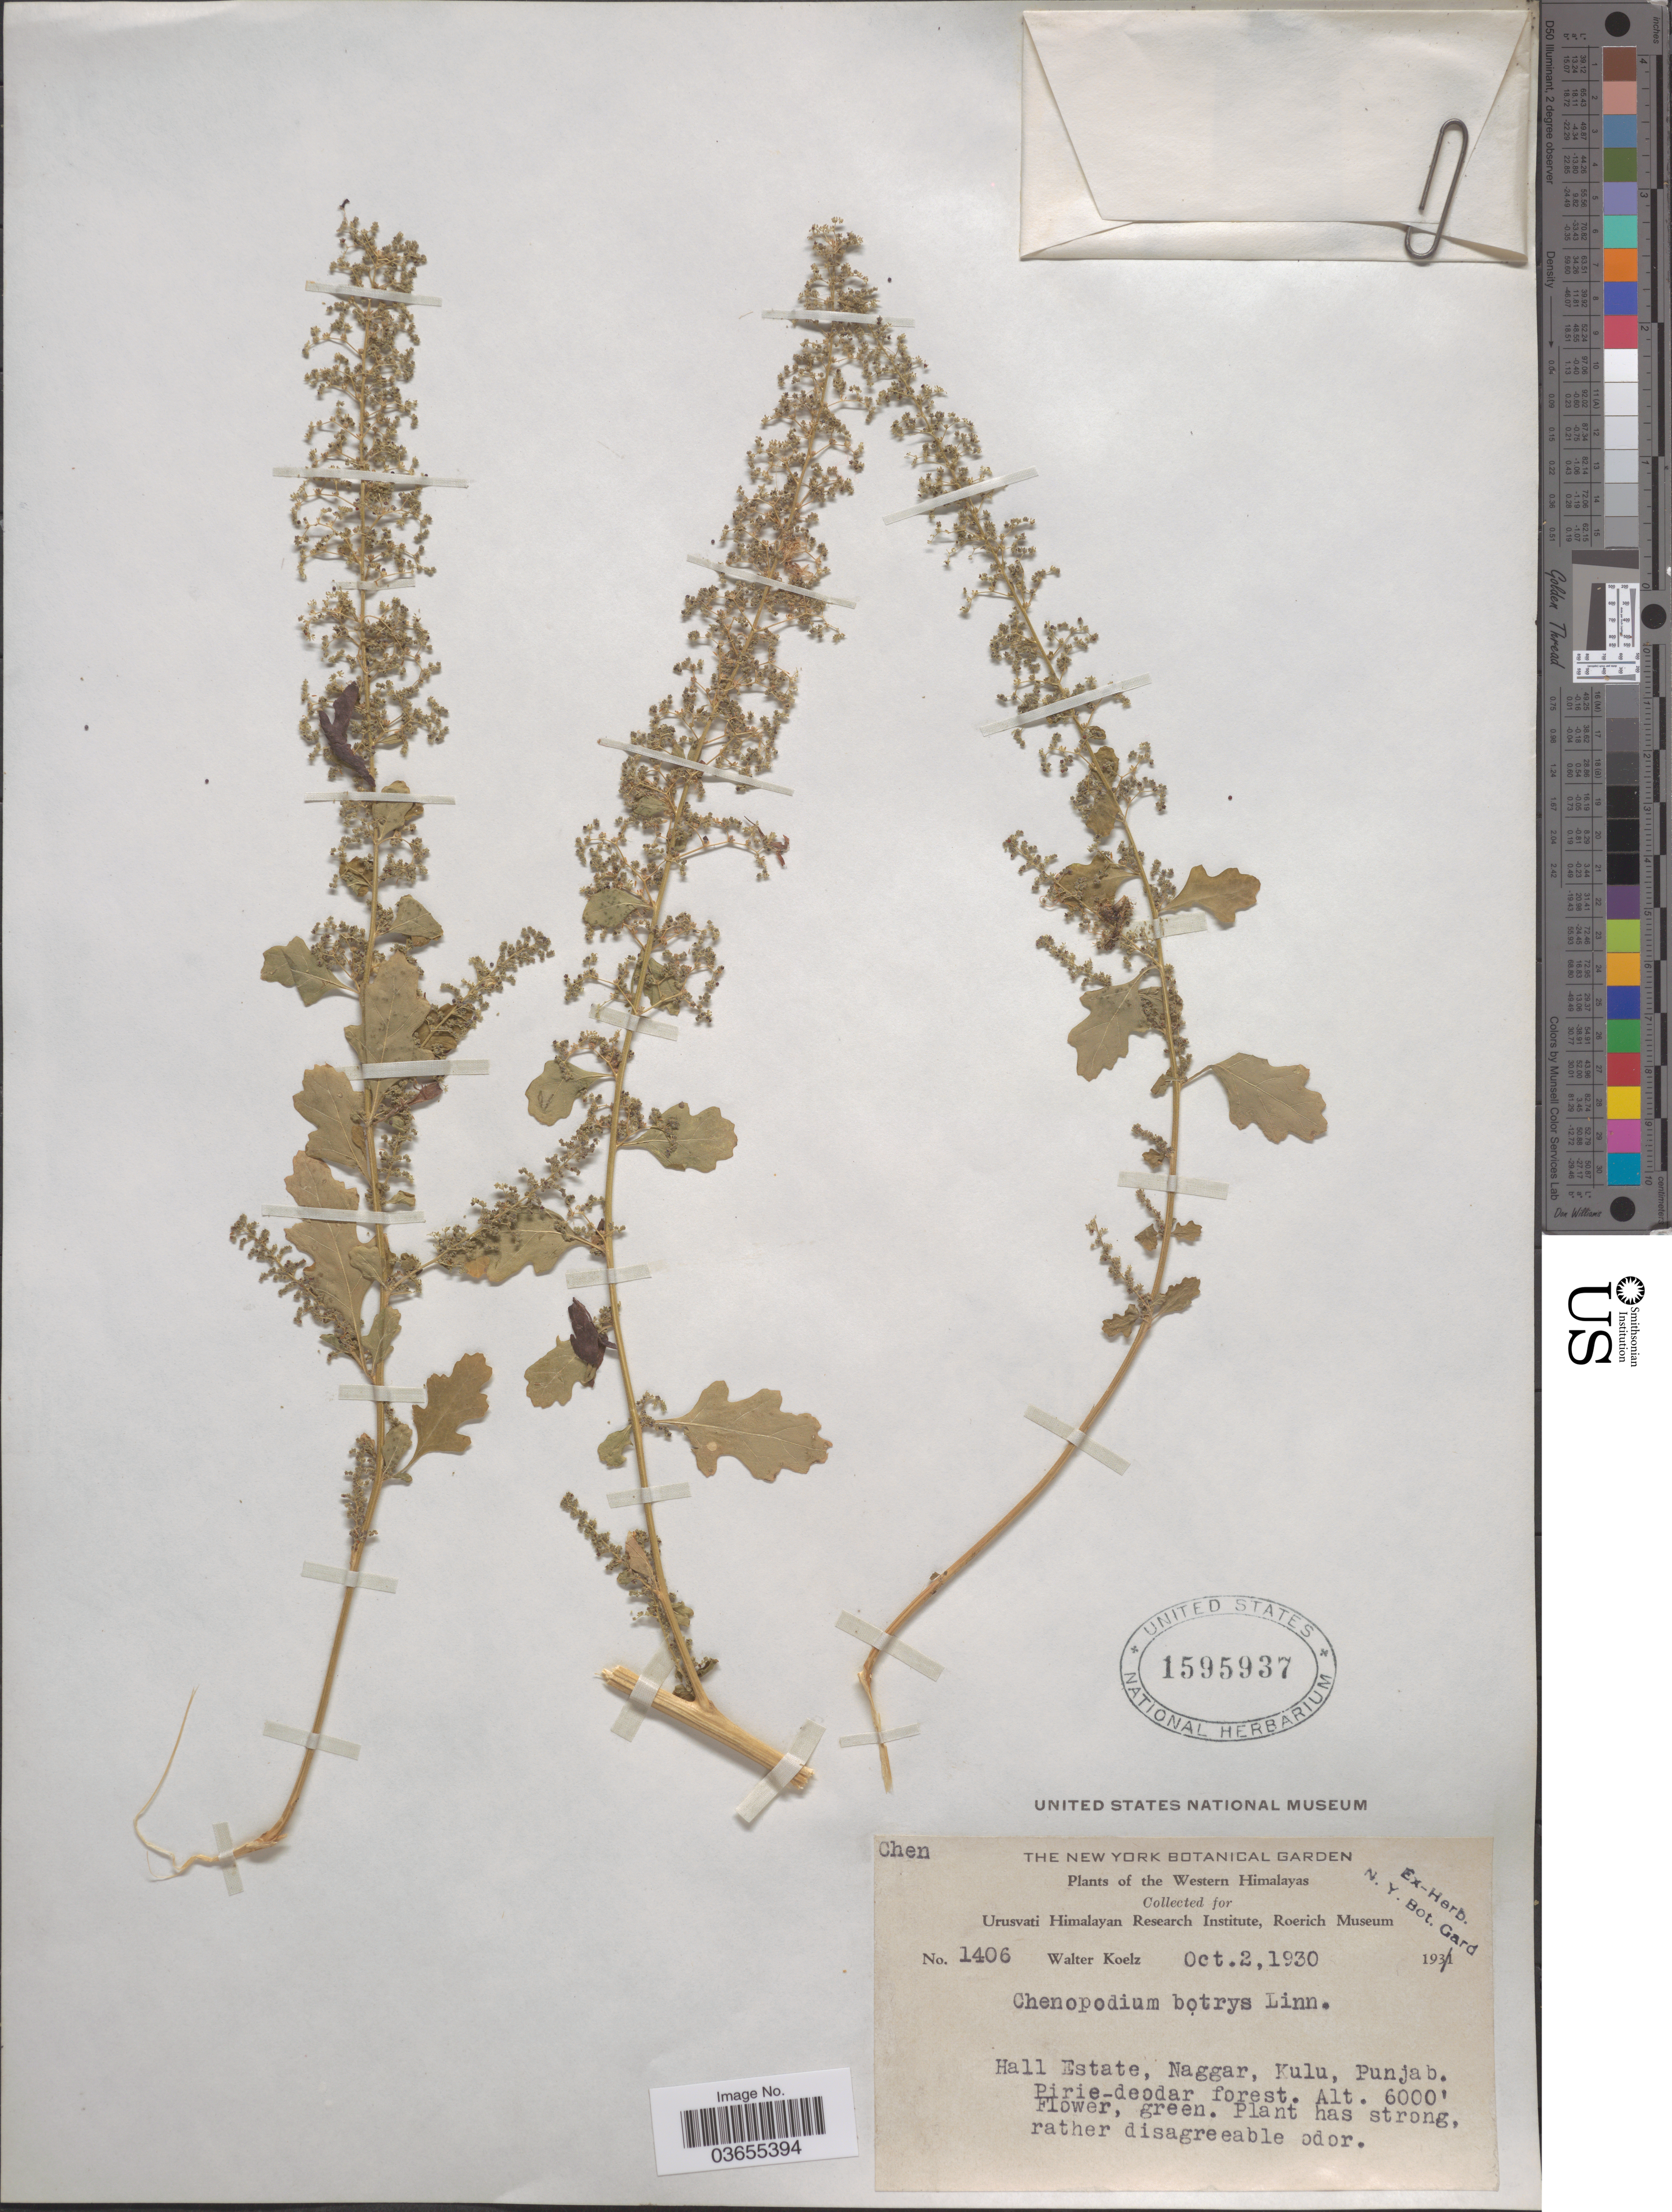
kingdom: Plantae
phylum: Tracheophyta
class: Magnoliopsida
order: Caryophyllales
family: Amaranthaceae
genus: Chenopodium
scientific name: Chenopodium botrys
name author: L.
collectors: W. N. Koelz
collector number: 1406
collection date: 1930-10-02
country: India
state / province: Punjab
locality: Western Himalayas. Hall Estate, Naggar, Kulu.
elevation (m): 1829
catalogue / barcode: US 1595937